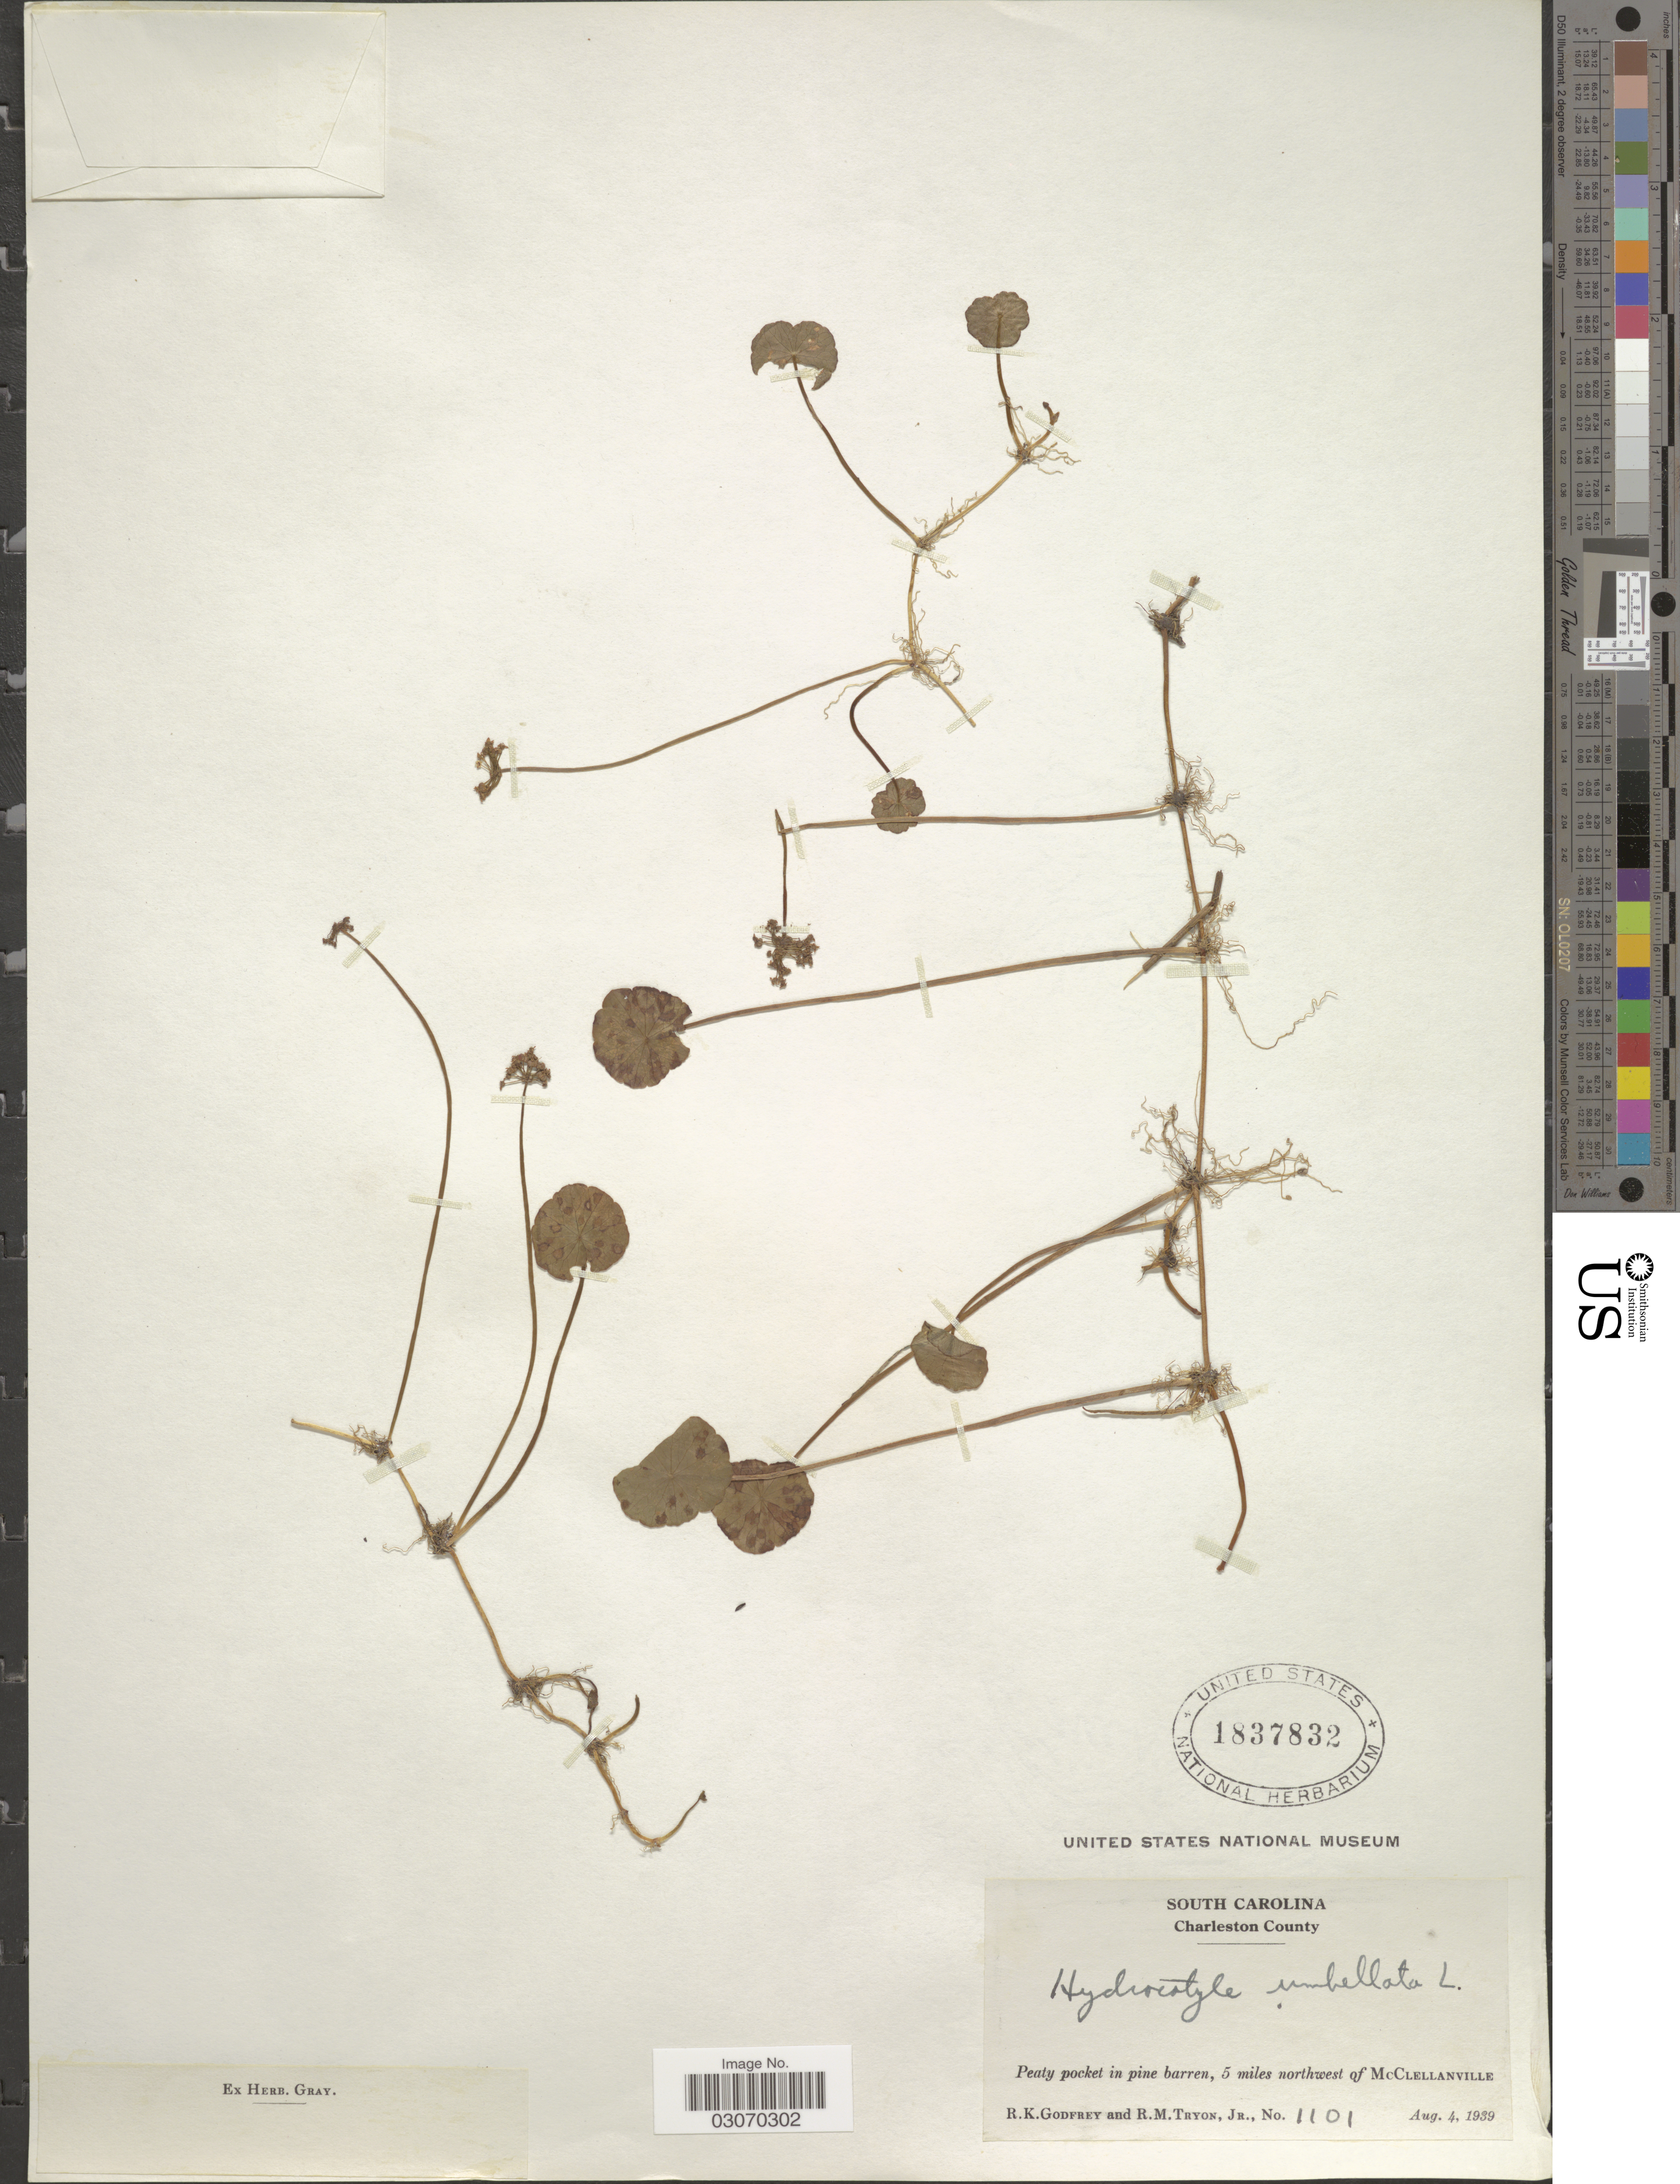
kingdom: Plantae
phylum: Tracheophyta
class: Magnoliopsida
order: Apiales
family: Araliaceae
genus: Hydrocotyle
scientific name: Hydrocotyle umbellata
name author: L.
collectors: R. K. Godfrey & R. Tryon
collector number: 1101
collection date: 1939-08-04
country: United States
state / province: South Carolina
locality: Charleston County. Peaty pocket in pine barren, 5 miles northwest of McClellanville.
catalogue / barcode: US 1837832